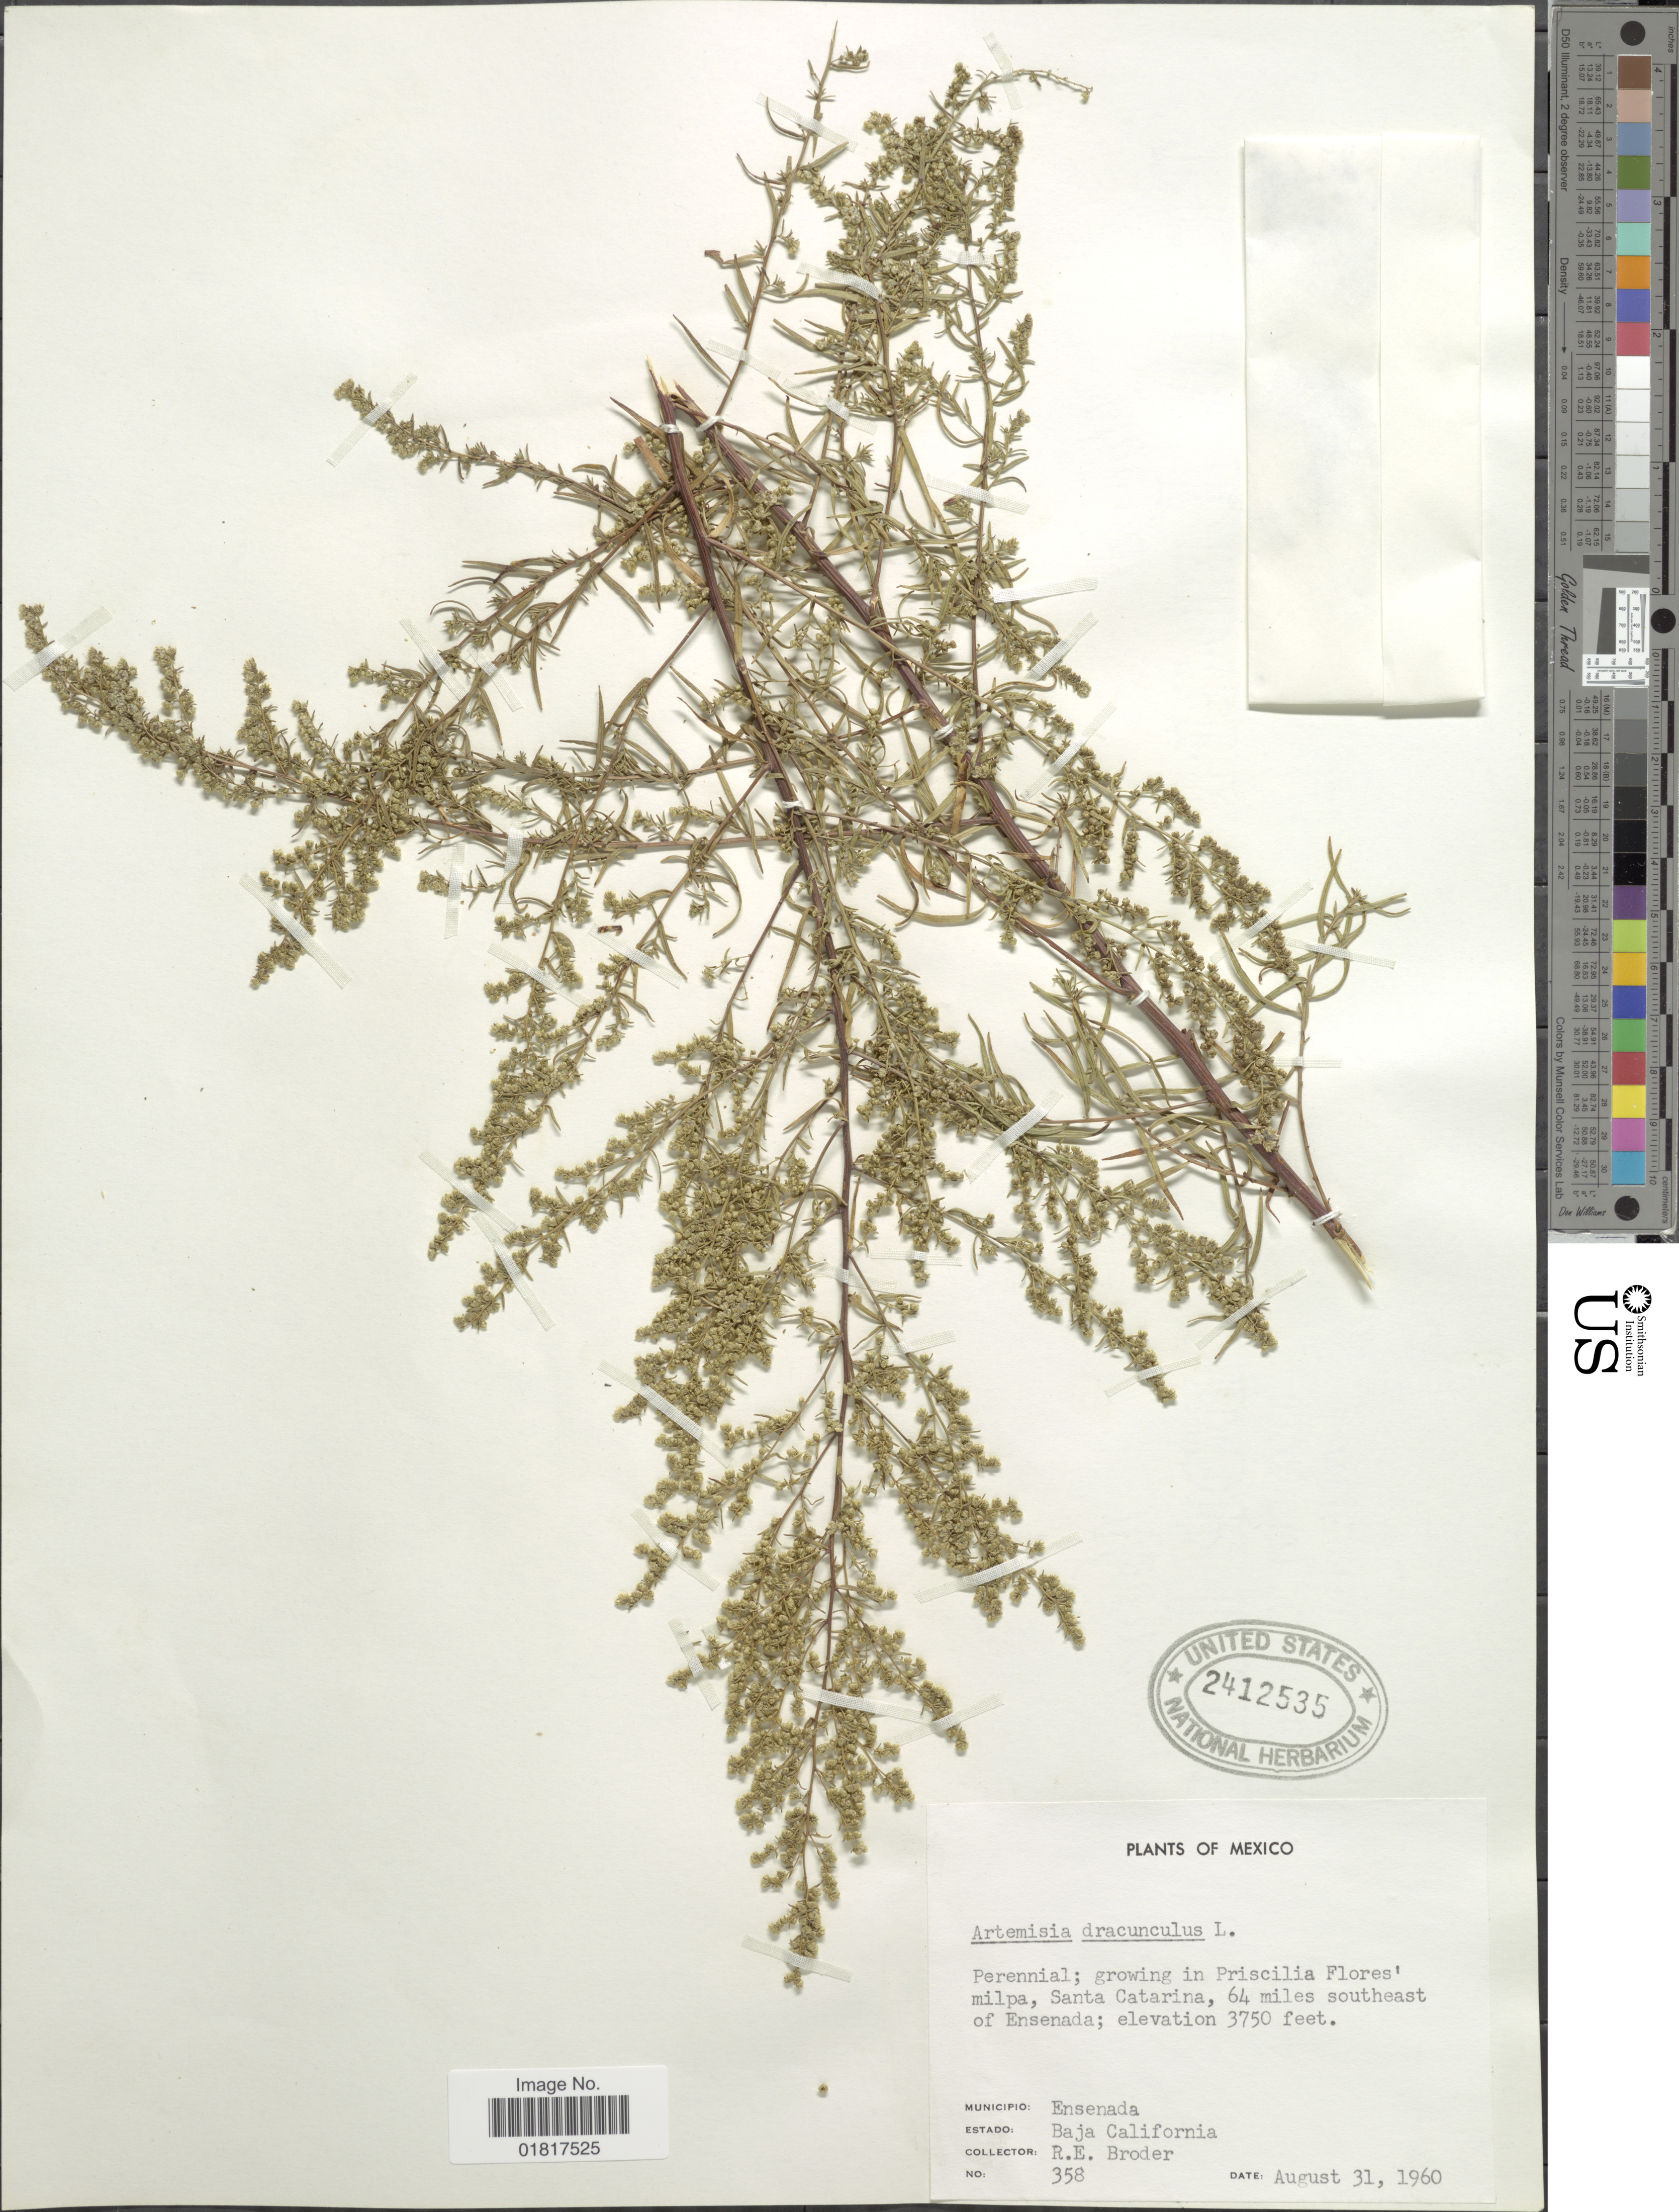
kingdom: Plantae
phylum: Tracheophyta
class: Magnoliopsida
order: Asterales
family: Asteraceae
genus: Artemisia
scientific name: Artemisia dracunculus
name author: L.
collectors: R. Broder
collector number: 358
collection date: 1960-08-31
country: Mexico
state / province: Baja California Norte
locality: Perrenial; growing in Priscilla Flores' milpa, Santa Catarina, 64 miles southeast of Ensenada, Municipio: Ensenada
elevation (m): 1143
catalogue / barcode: US 2412535